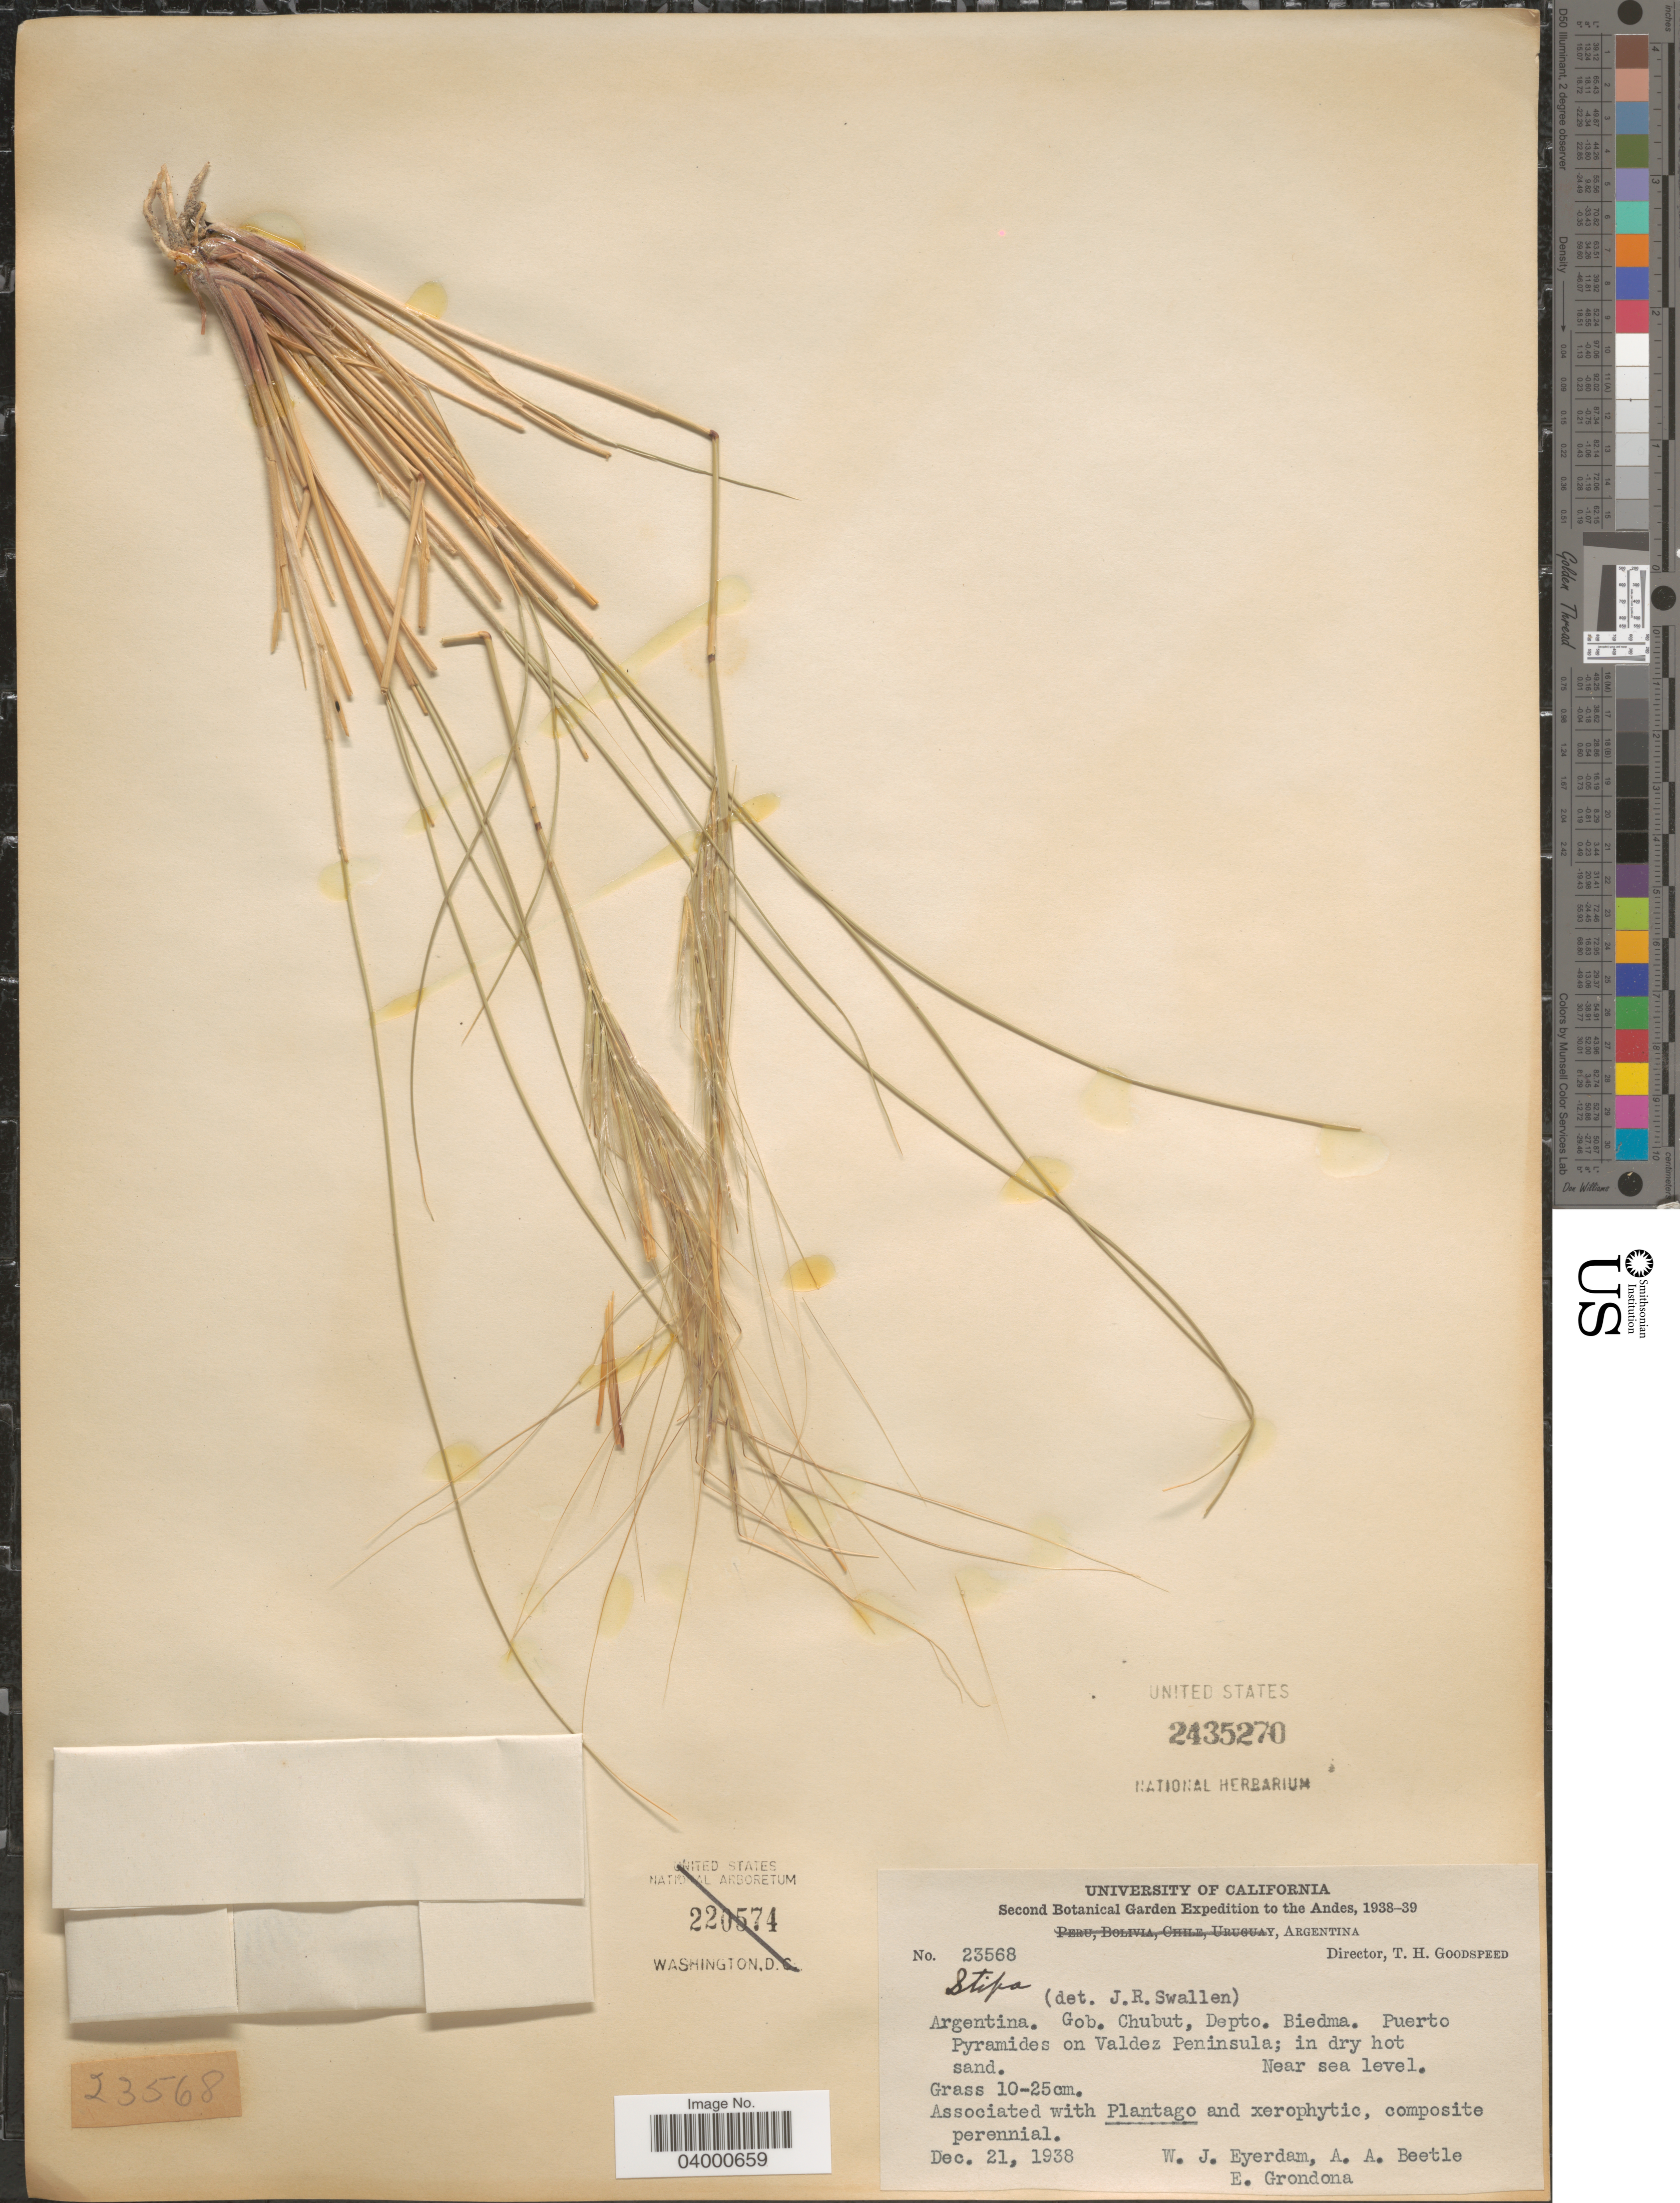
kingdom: Plantae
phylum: Tracheophyta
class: Liliopsida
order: Poales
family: Poaceae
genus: Pappostipa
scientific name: Pappostipa sp.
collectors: W. J. Eyerdam, A. A. Beetle & E. Grondona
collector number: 23568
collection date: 1938-12-21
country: Argentina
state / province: Chubut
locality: Andes. Gob. Chubut, Depto. Biedma. Puerto Pyramides on Valdez Peninsula.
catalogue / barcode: US 2435270